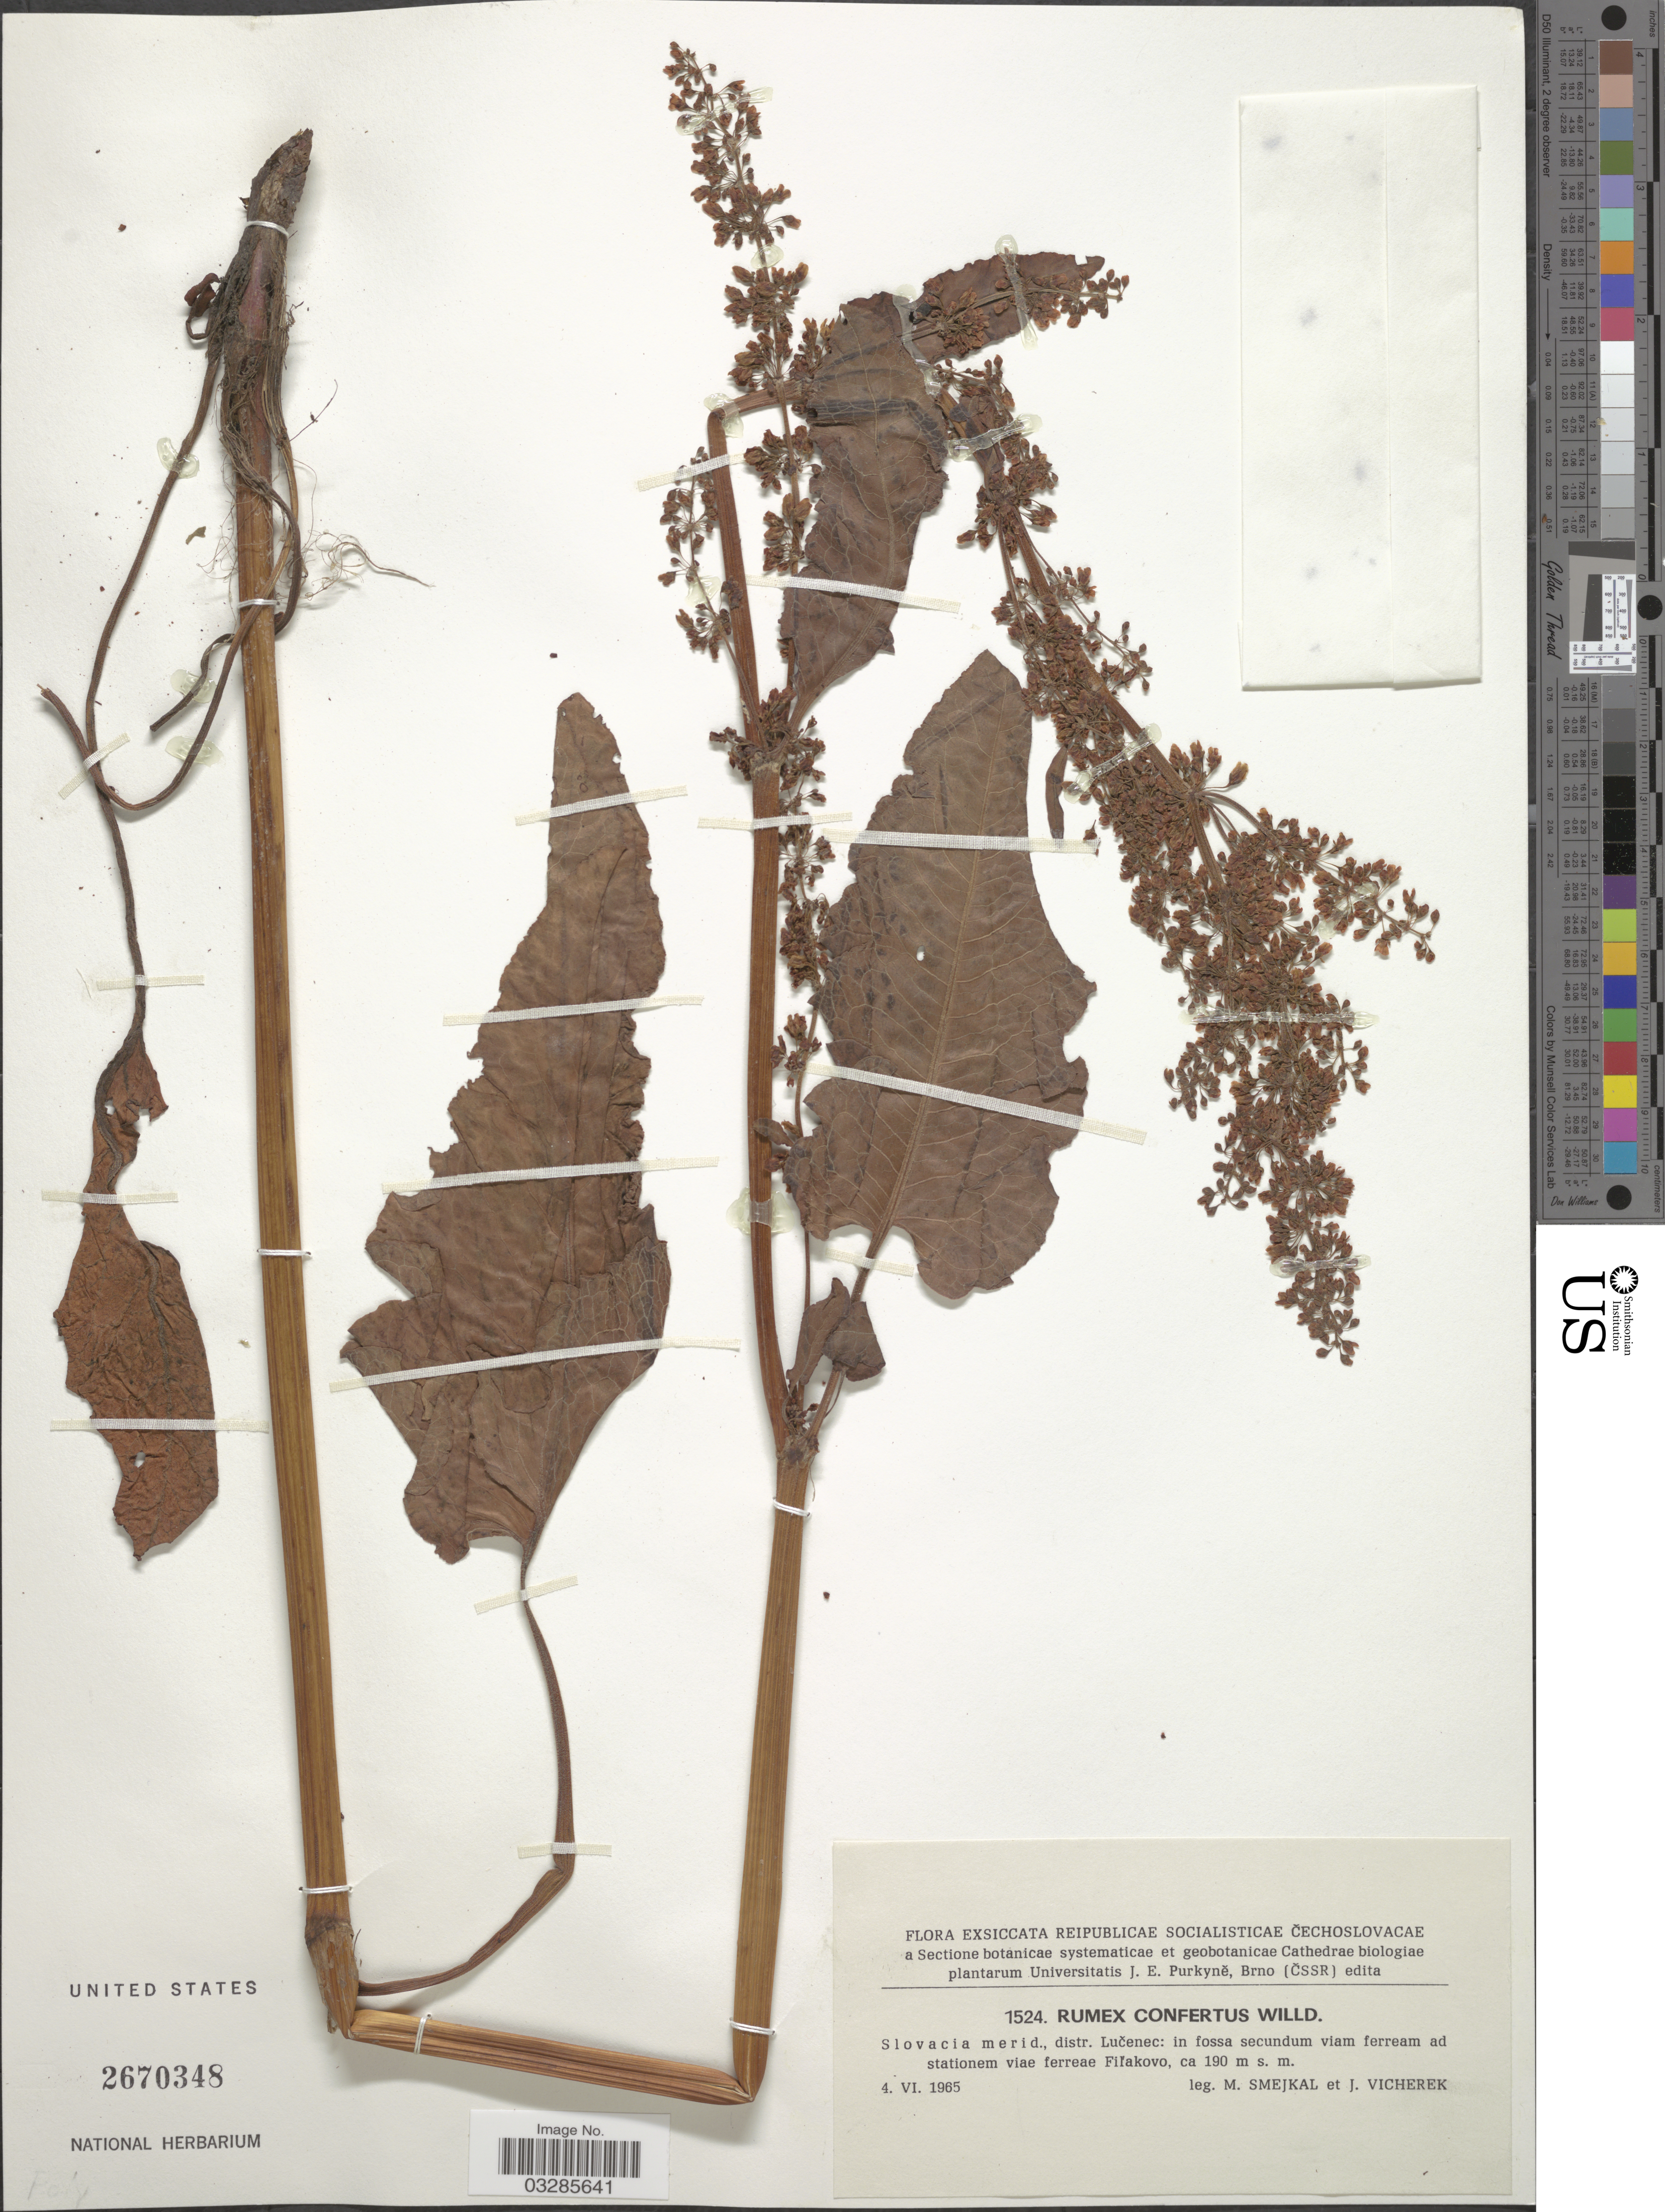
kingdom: Plantae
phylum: Tracheophyta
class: Magnoliopsida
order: Caryophyllales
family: Polygonaceae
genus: Rumex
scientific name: Rumex confertus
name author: Willd.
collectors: Smejkal, M. & Vicherek, J.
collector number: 1524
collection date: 1965-06-04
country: Slovakia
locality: Reipublicae Socialiesticae Čechosslovacae. Slovacia merid., distr. Lučenec: in fossa secundum viam ferream ad stationem viae ferreae Filakovo.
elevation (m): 190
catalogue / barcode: US 2670348